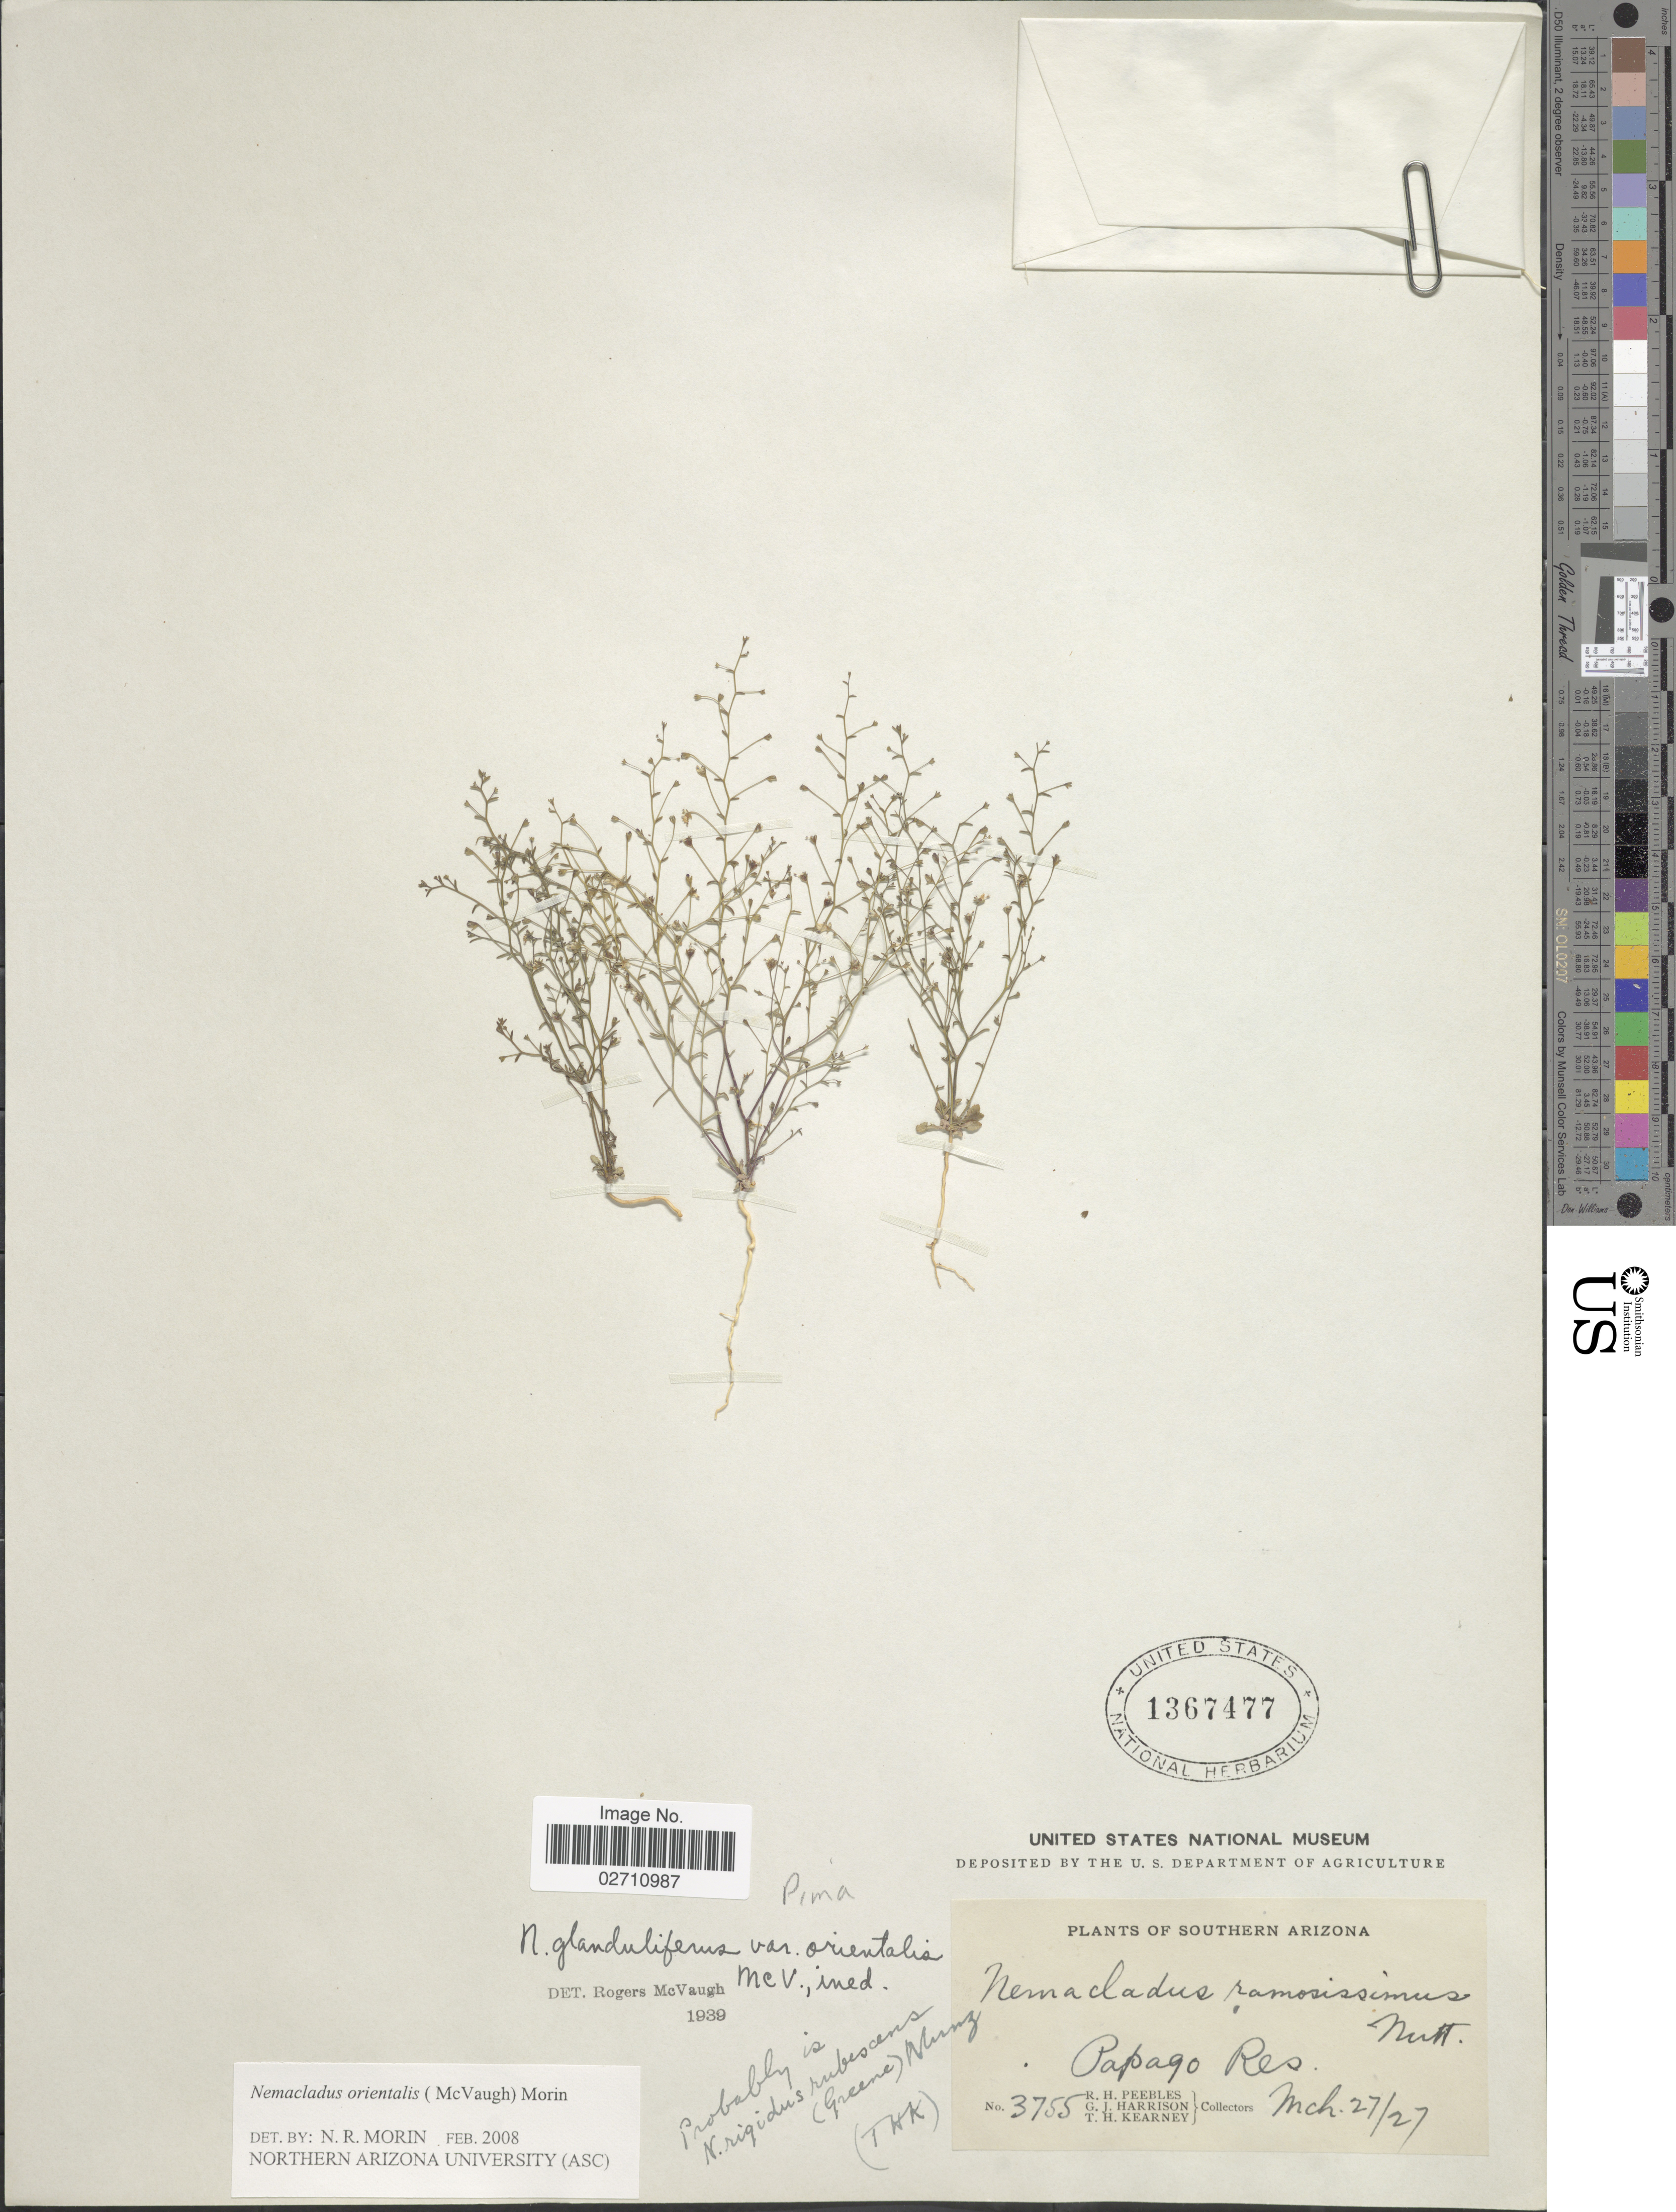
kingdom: Plantae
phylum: Tracheophyta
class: Magnoliopsida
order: Asterales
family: Campanulaceae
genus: Nemacladus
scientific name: Nemacladus orientalis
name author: (McVaugh) Morin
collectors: R. H. Peebles, G. J. Harrison & T. H. Kearney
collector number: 3755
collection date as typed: Transcribed d/m/y: 27/3/27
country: United States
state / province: Arizona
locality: Southern Arizona, Papago Res.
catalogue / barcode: US 1367477